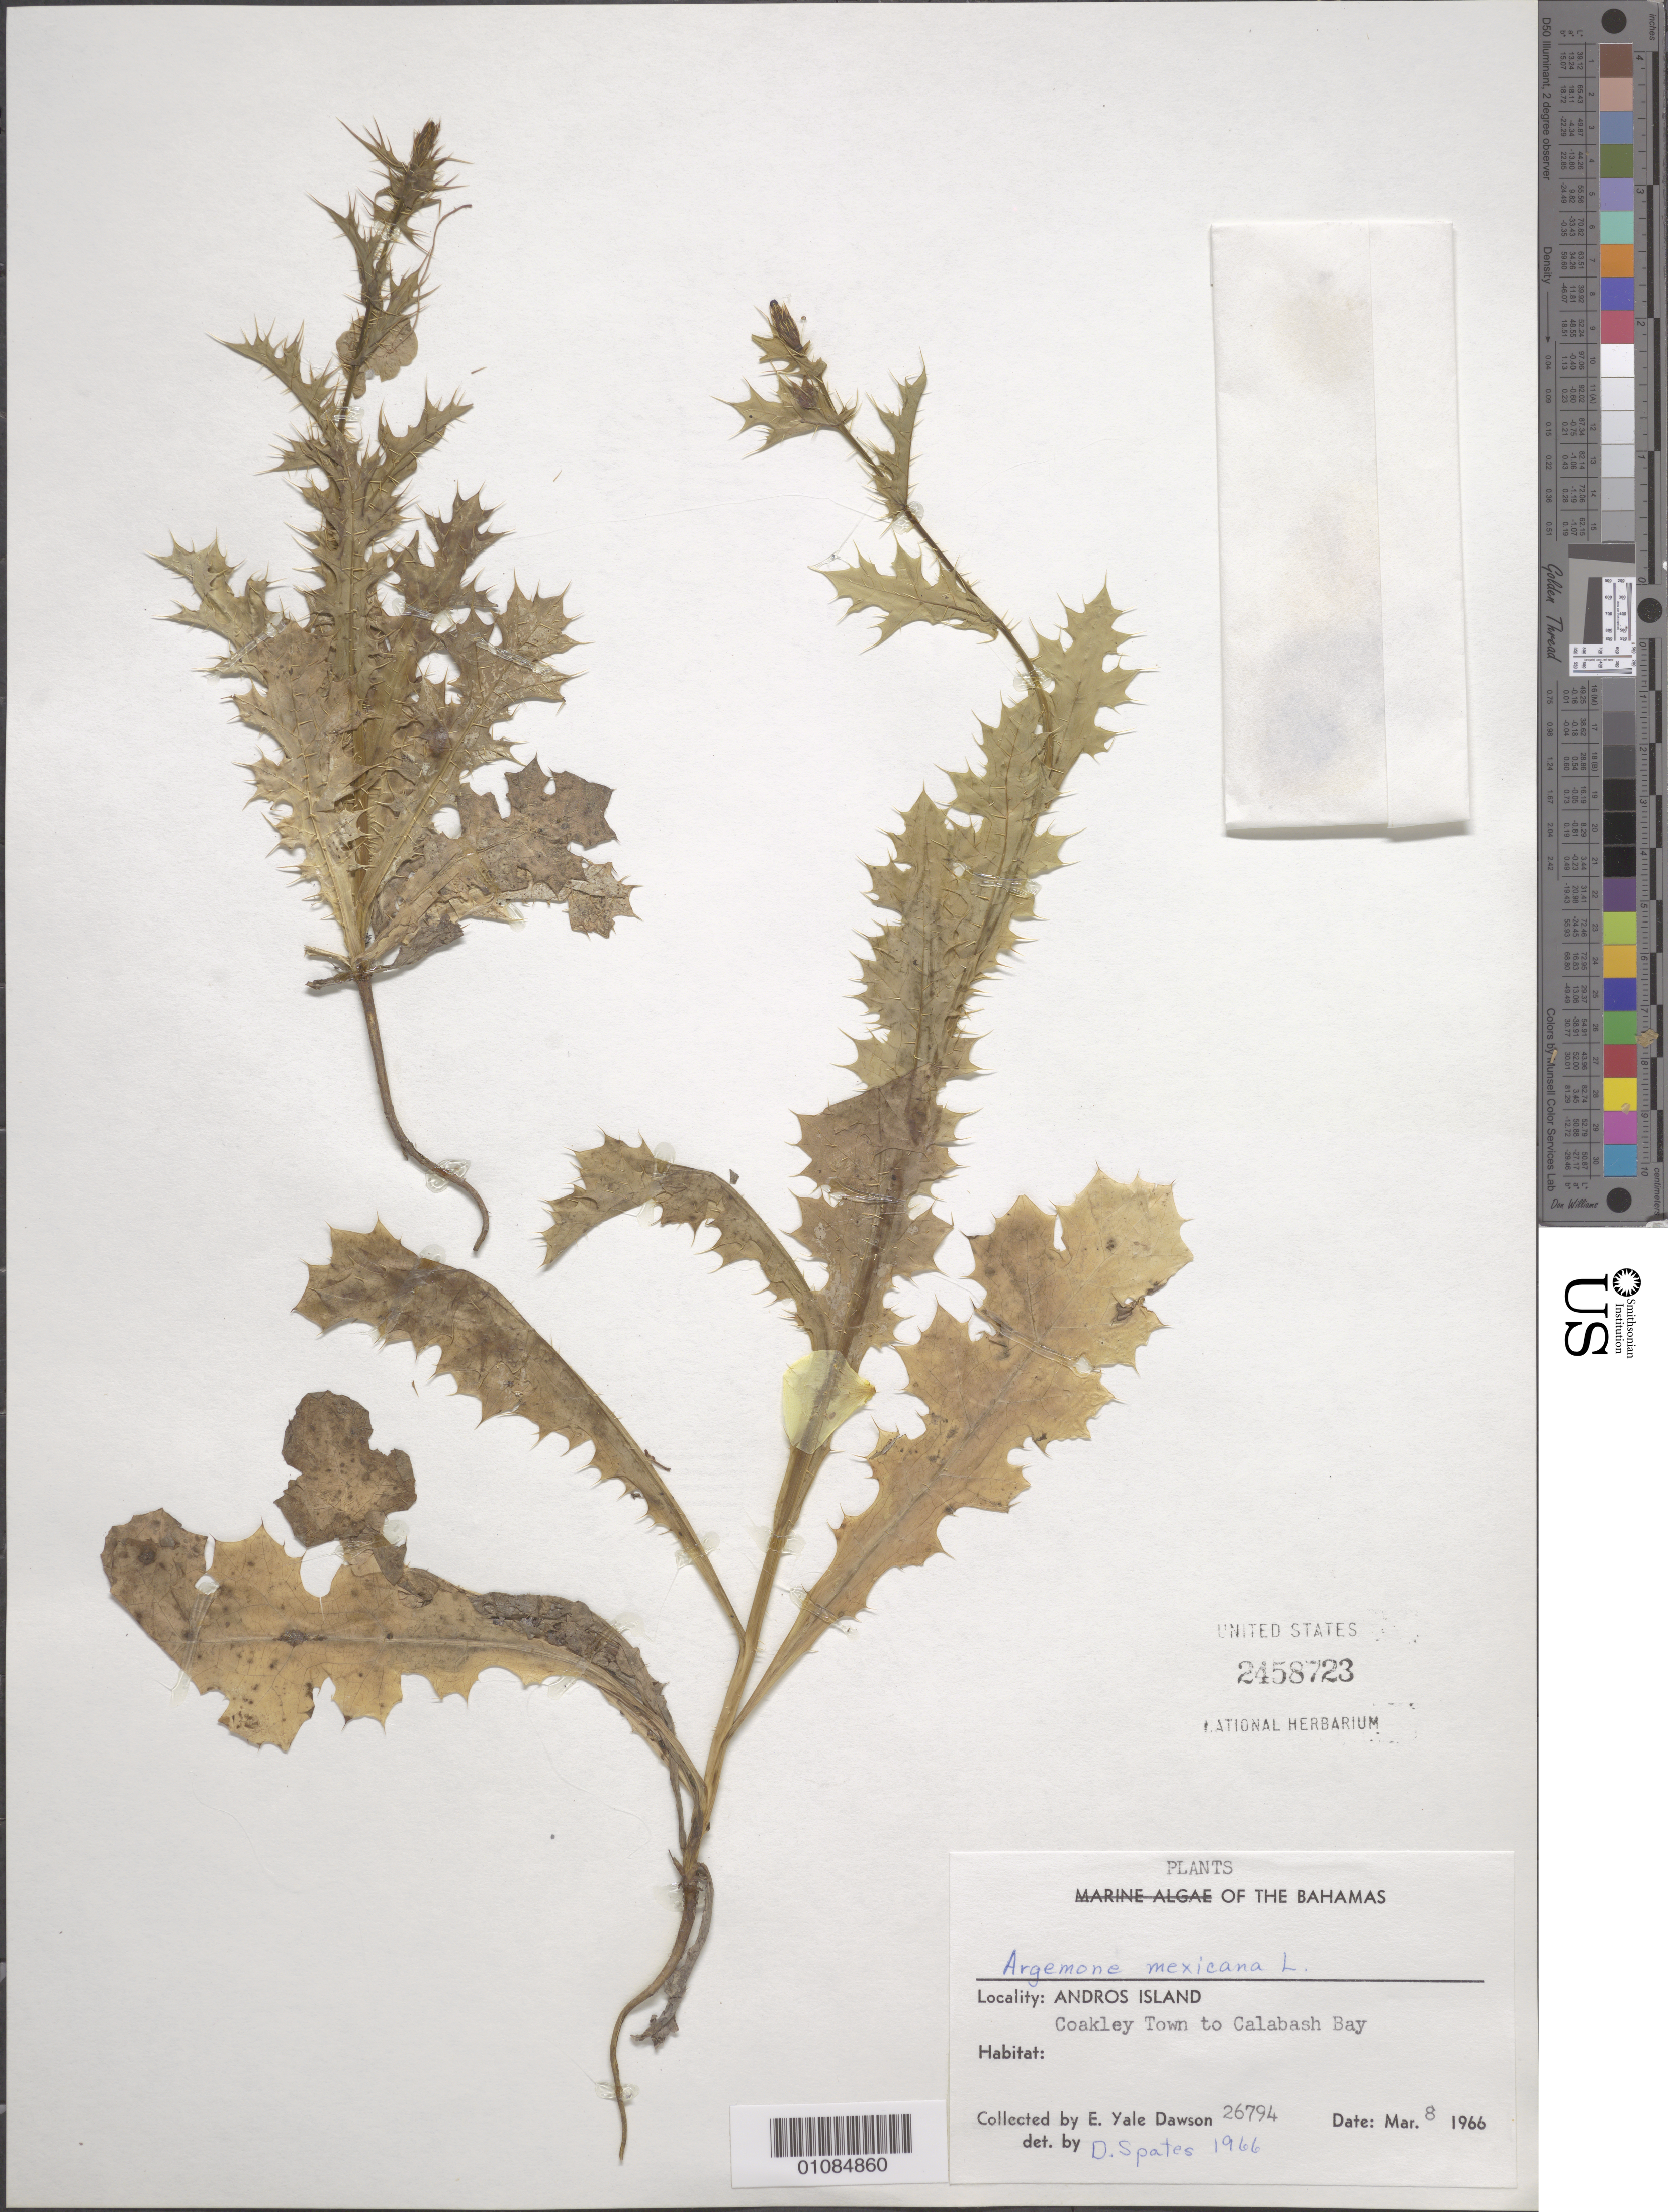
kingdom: Plantae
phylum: Tracheophyta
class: Magnoliopsida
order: Ranunculales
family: Papaveraceae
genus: Argemone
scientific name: Argemone mexicana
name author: L.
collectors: E. Y. Dawson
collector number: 26794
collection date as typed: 08 Mar 1966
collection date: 1966-03-08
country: Bahamas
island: Andros I.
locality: Andros Island: Coakley Town to Calabash Bay.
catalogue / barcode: US 2458723